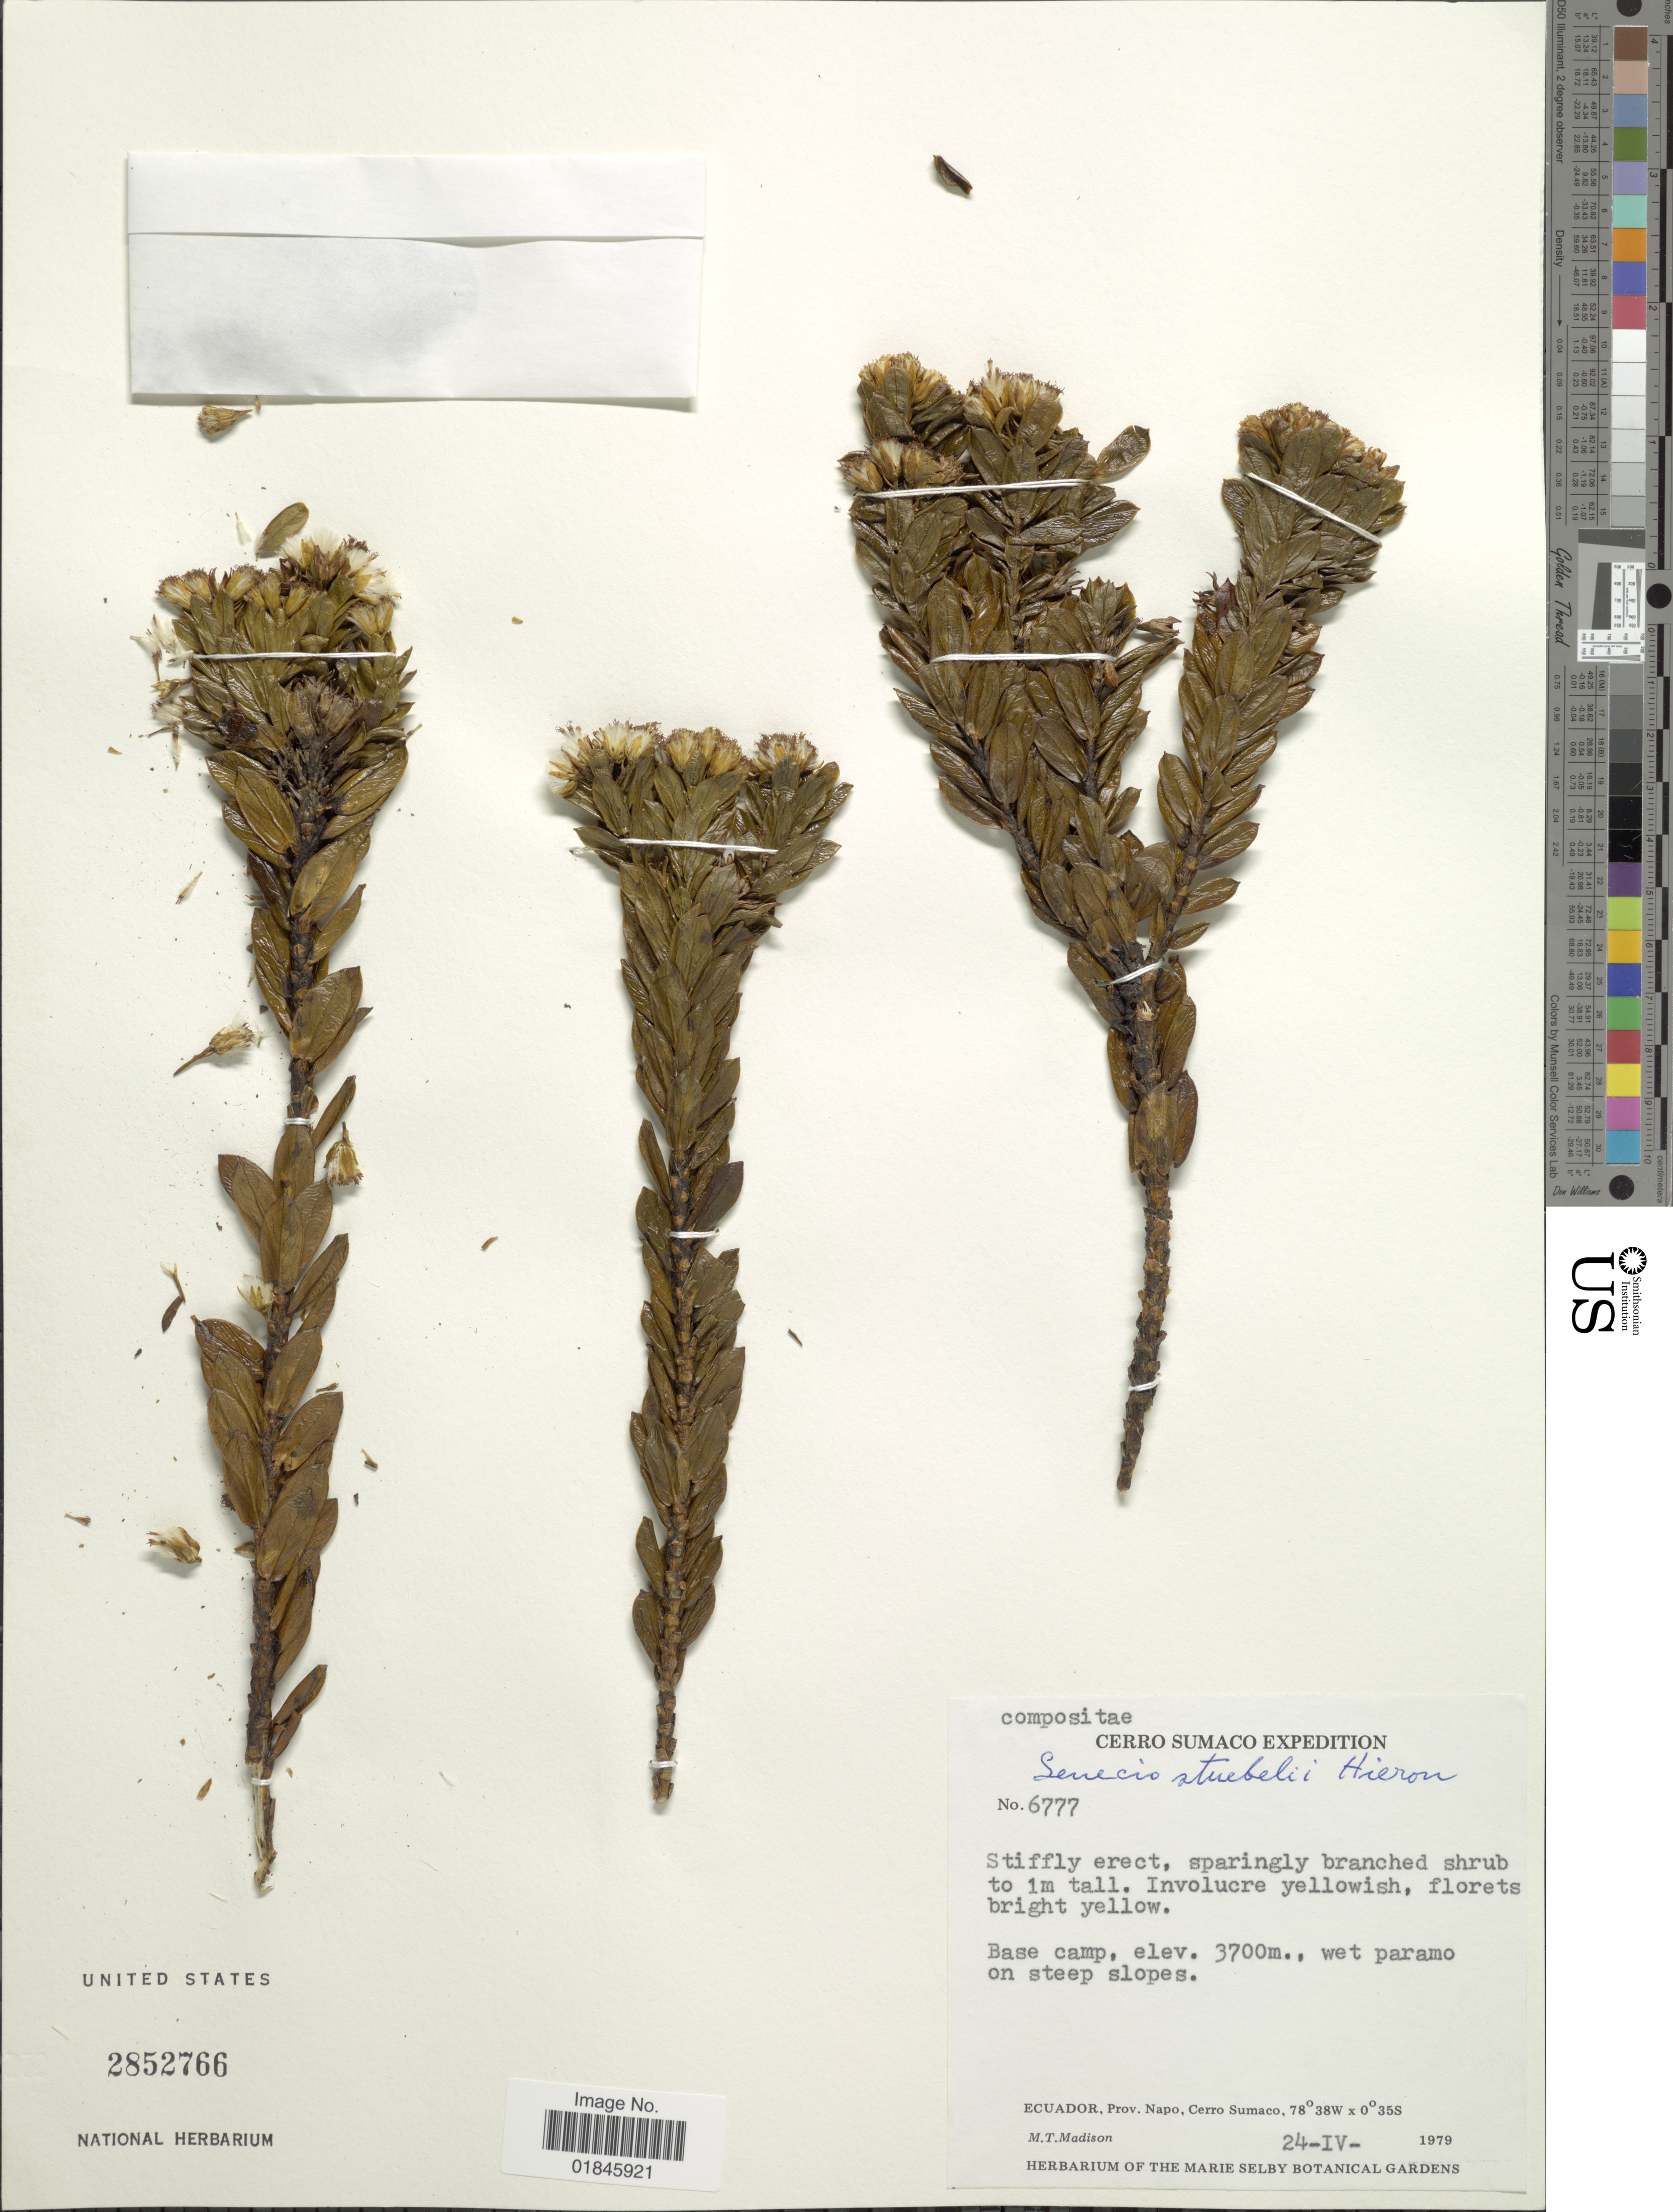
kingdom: Plantae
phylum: Tracheophyta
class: Magnoliopsida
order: Asterales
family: Asteraceae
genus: Pentacalia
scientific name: Pentacalia steubelii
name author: (Hieron.) Cuatrec.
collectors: M. T. Madison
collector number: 6777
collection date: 1979-04-24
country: Ecuador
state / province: Napo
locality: Ecuador, Prov. Napo, Cerro Sumaco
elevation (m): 3700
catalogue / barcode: US 2852766